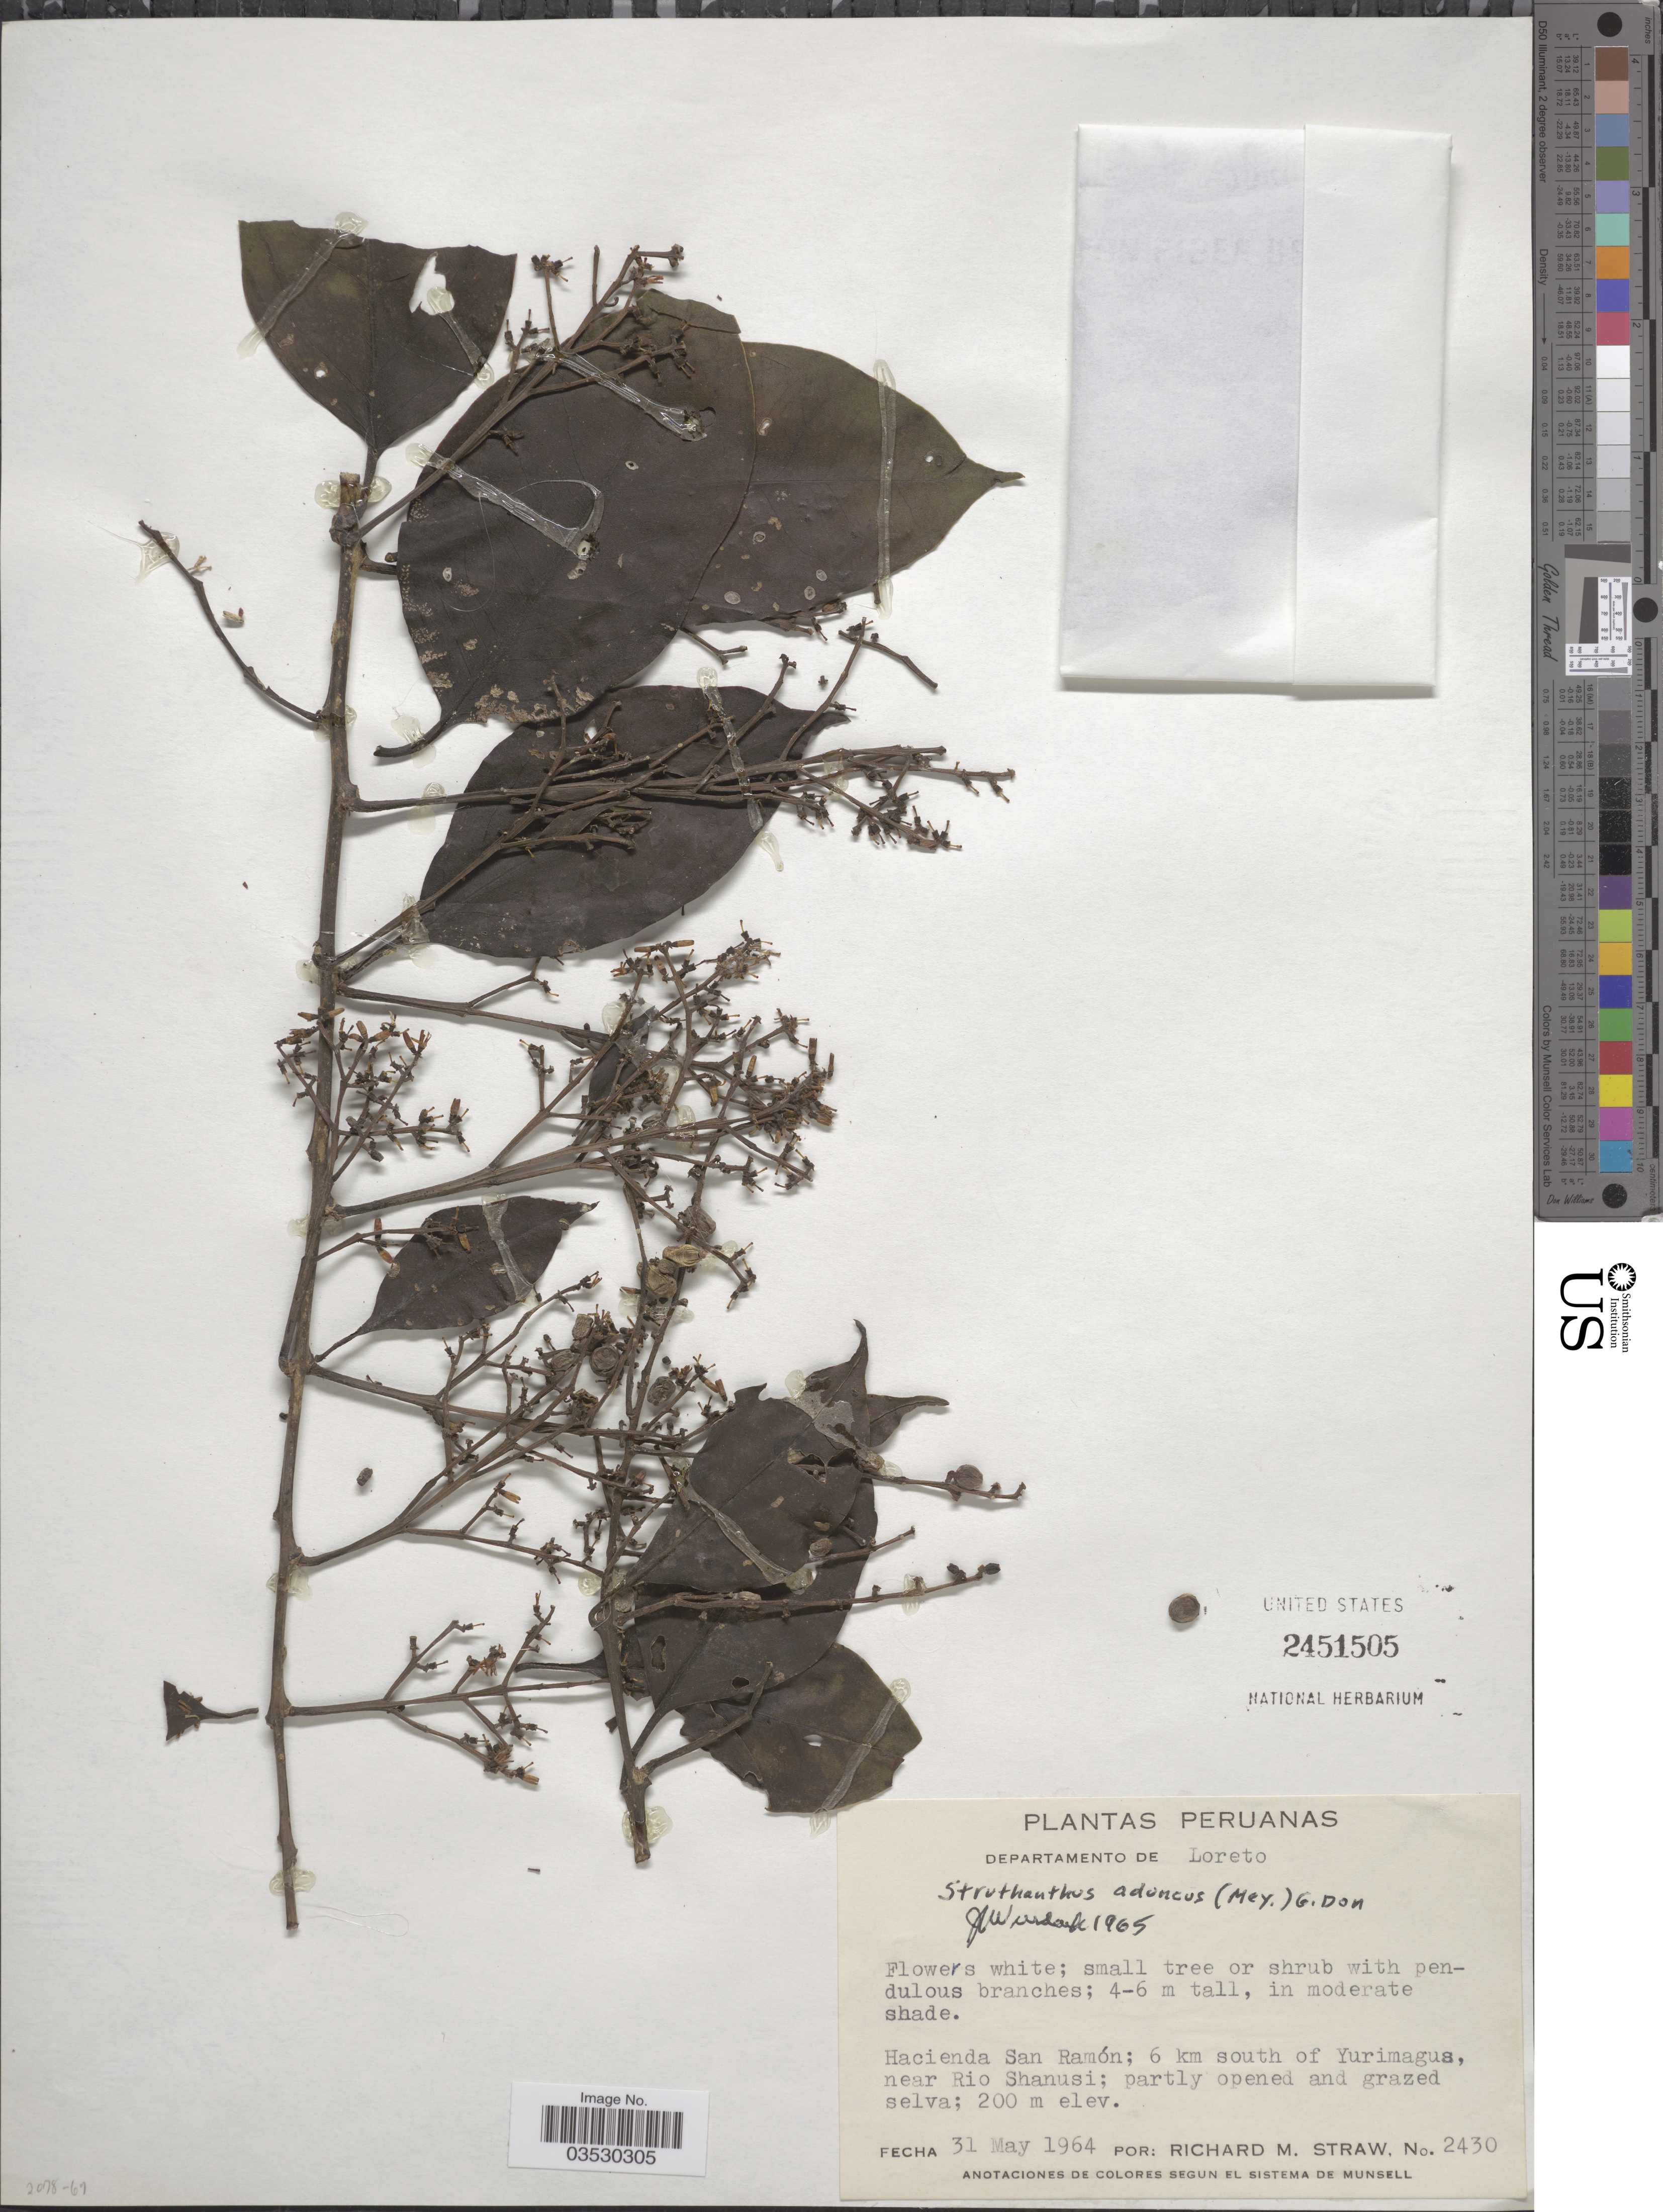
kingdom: Plantae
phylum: Tracheophyta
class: Magnoliopsida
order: Santalales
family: Loranthaceae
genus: Struthanthus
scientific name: Struthanthus aduncus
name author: (G. Mey.) G. Don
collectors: R. M. Straw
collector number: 2430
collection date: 1964-05-31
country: Peru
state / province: Loreto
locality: Departamento de Loreto. Hacienda San Ramón; 6 km south of Yurimagus, near Rio Shanusi.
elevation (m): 200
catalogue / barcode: US 2451505